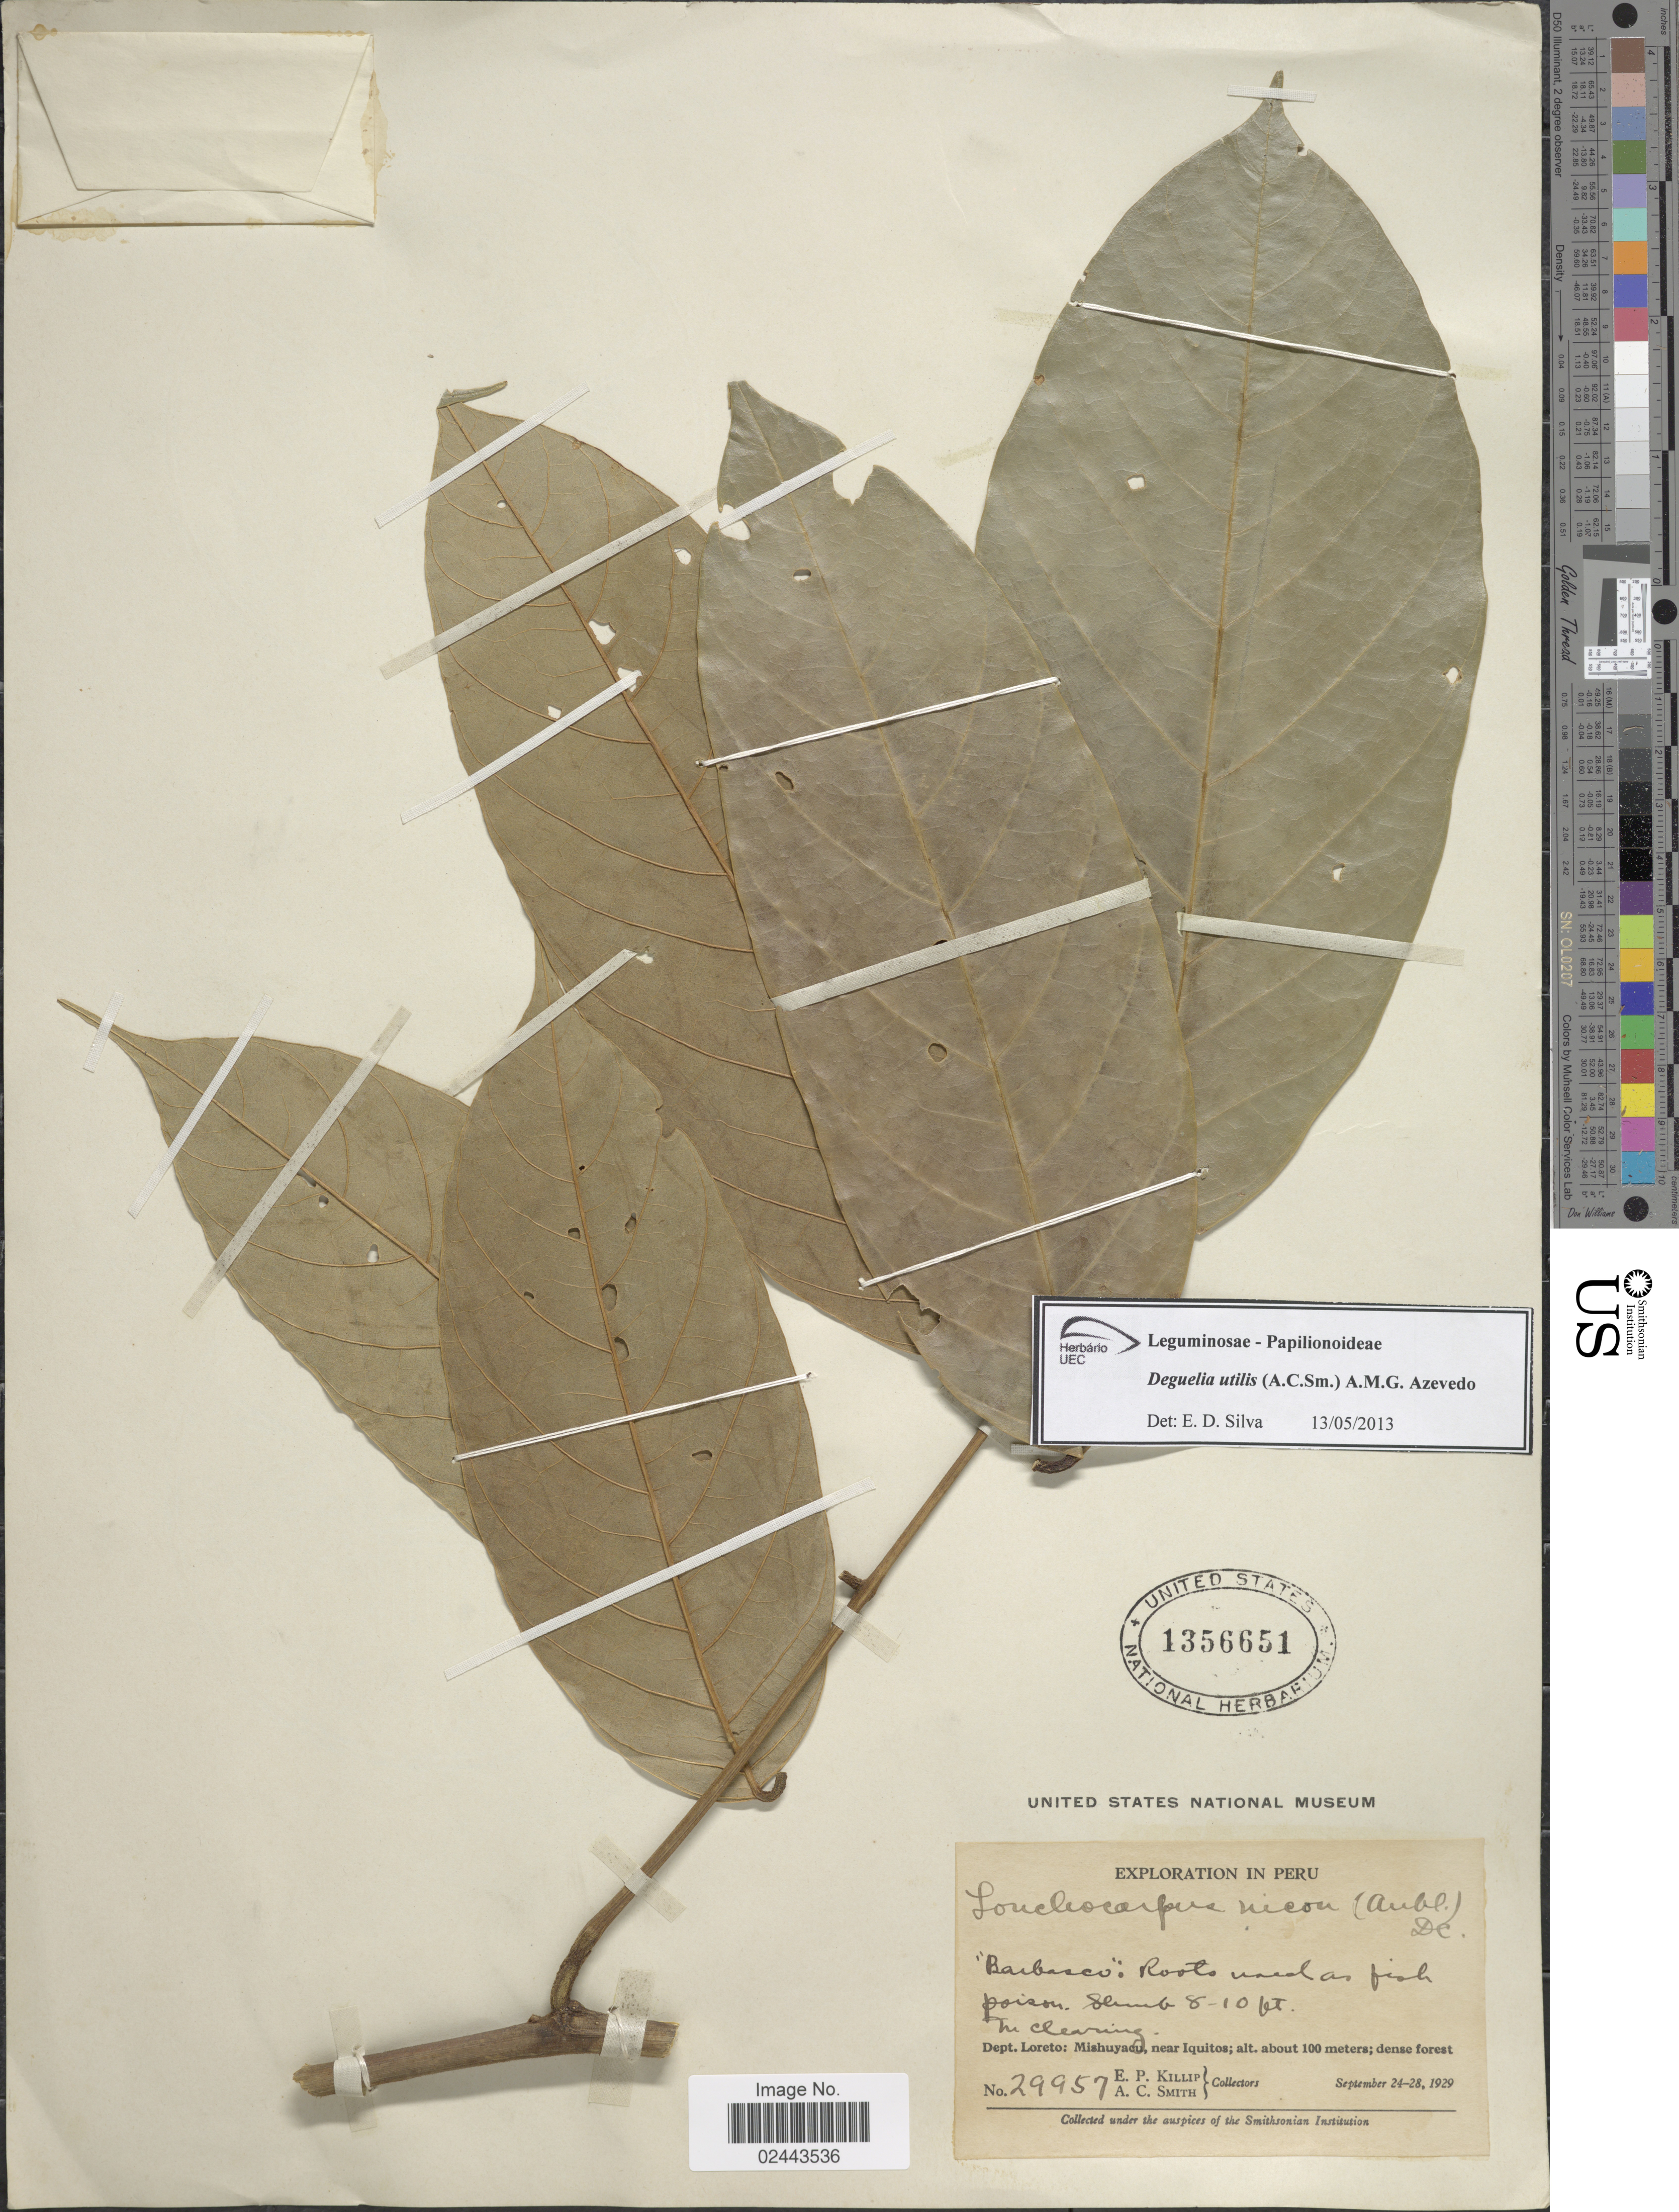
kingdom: Plantae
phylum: Tracheophyta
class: Magnoliopsida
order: Fabales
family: Fabaceae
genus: Deguelia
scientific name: Deguelia utilis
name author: (A.C. Sm.) A.M.G. Azevedo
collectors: E. P. Killip & A. C. Smith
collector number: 29957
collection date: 1929-09-24/1929-09-28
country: Peru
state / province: Loreto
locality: In clearing, Mishuyacu, near Iquitps; dense forest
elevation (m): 100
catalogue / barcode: US 1356651